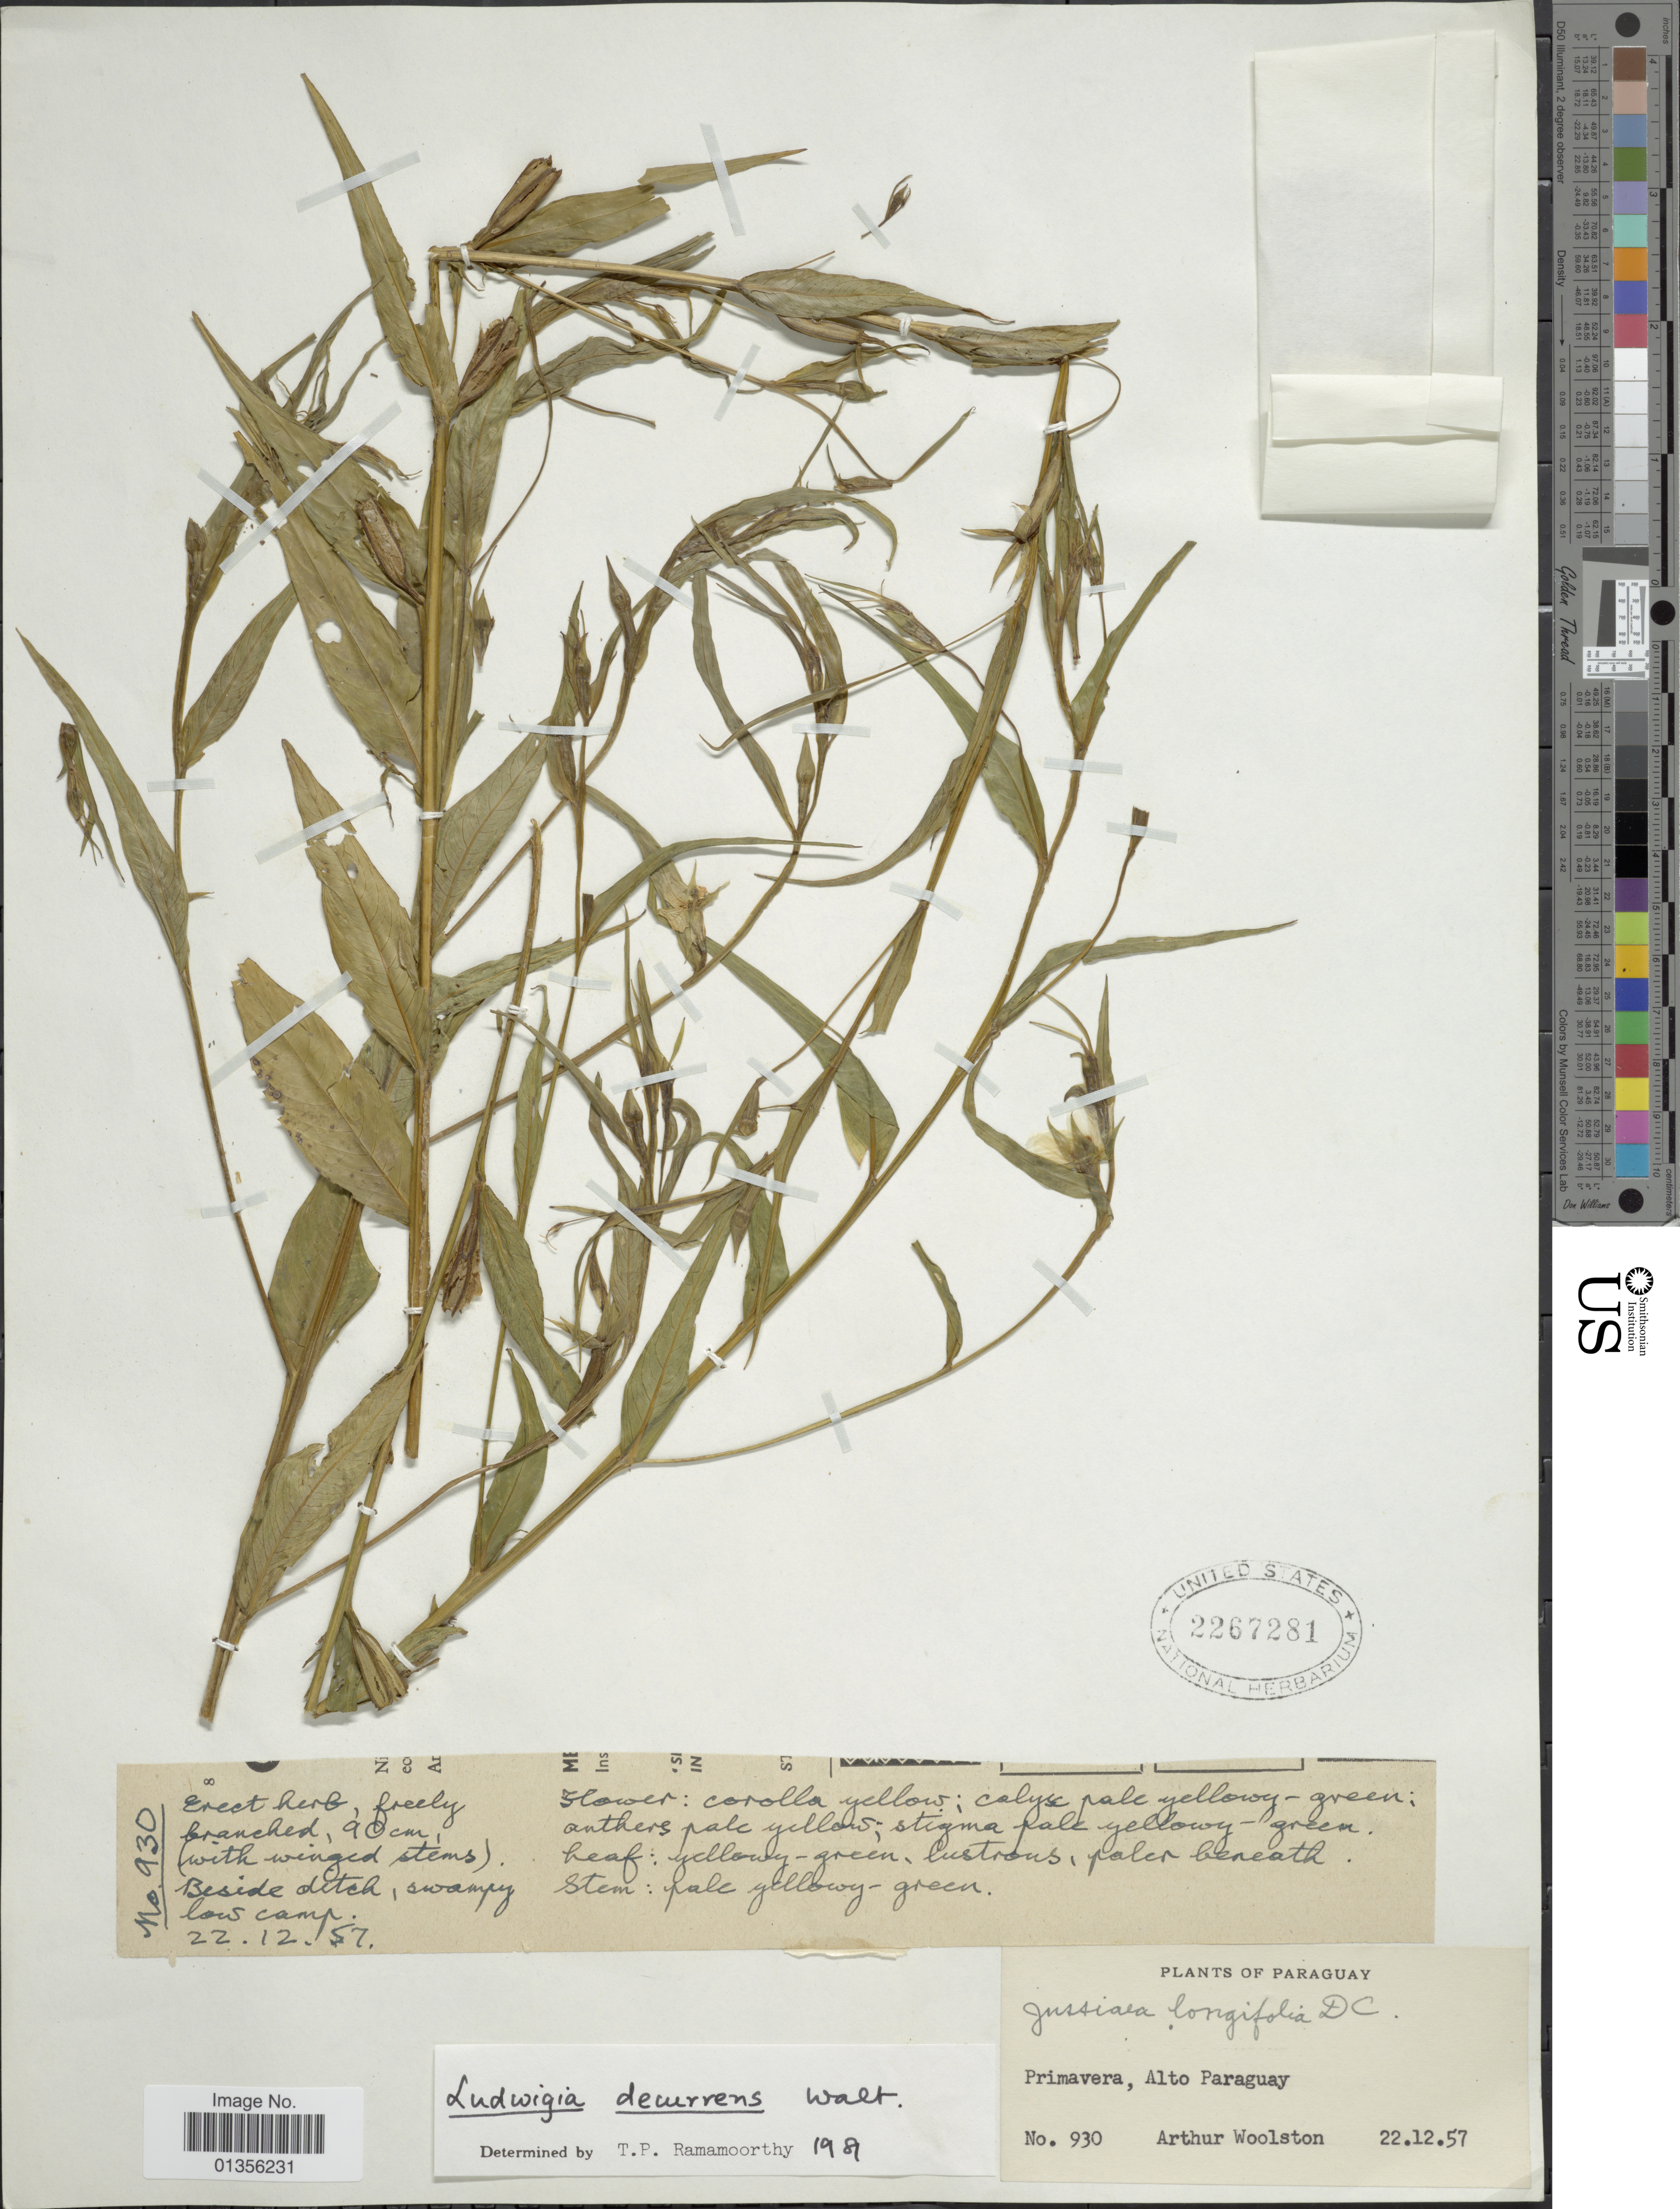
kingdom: Plantae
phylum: Tracheophyta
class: Magnoliopsida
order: Myrtales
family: Onagraceae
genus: Ludwigia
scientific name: Ludwigia decurrens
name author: Walter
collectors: A. L. Woolston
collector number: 930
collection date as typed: Transcribed d/m/y: 22/12/57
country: Paraguay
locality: Primavera.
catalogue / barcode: US 2267281